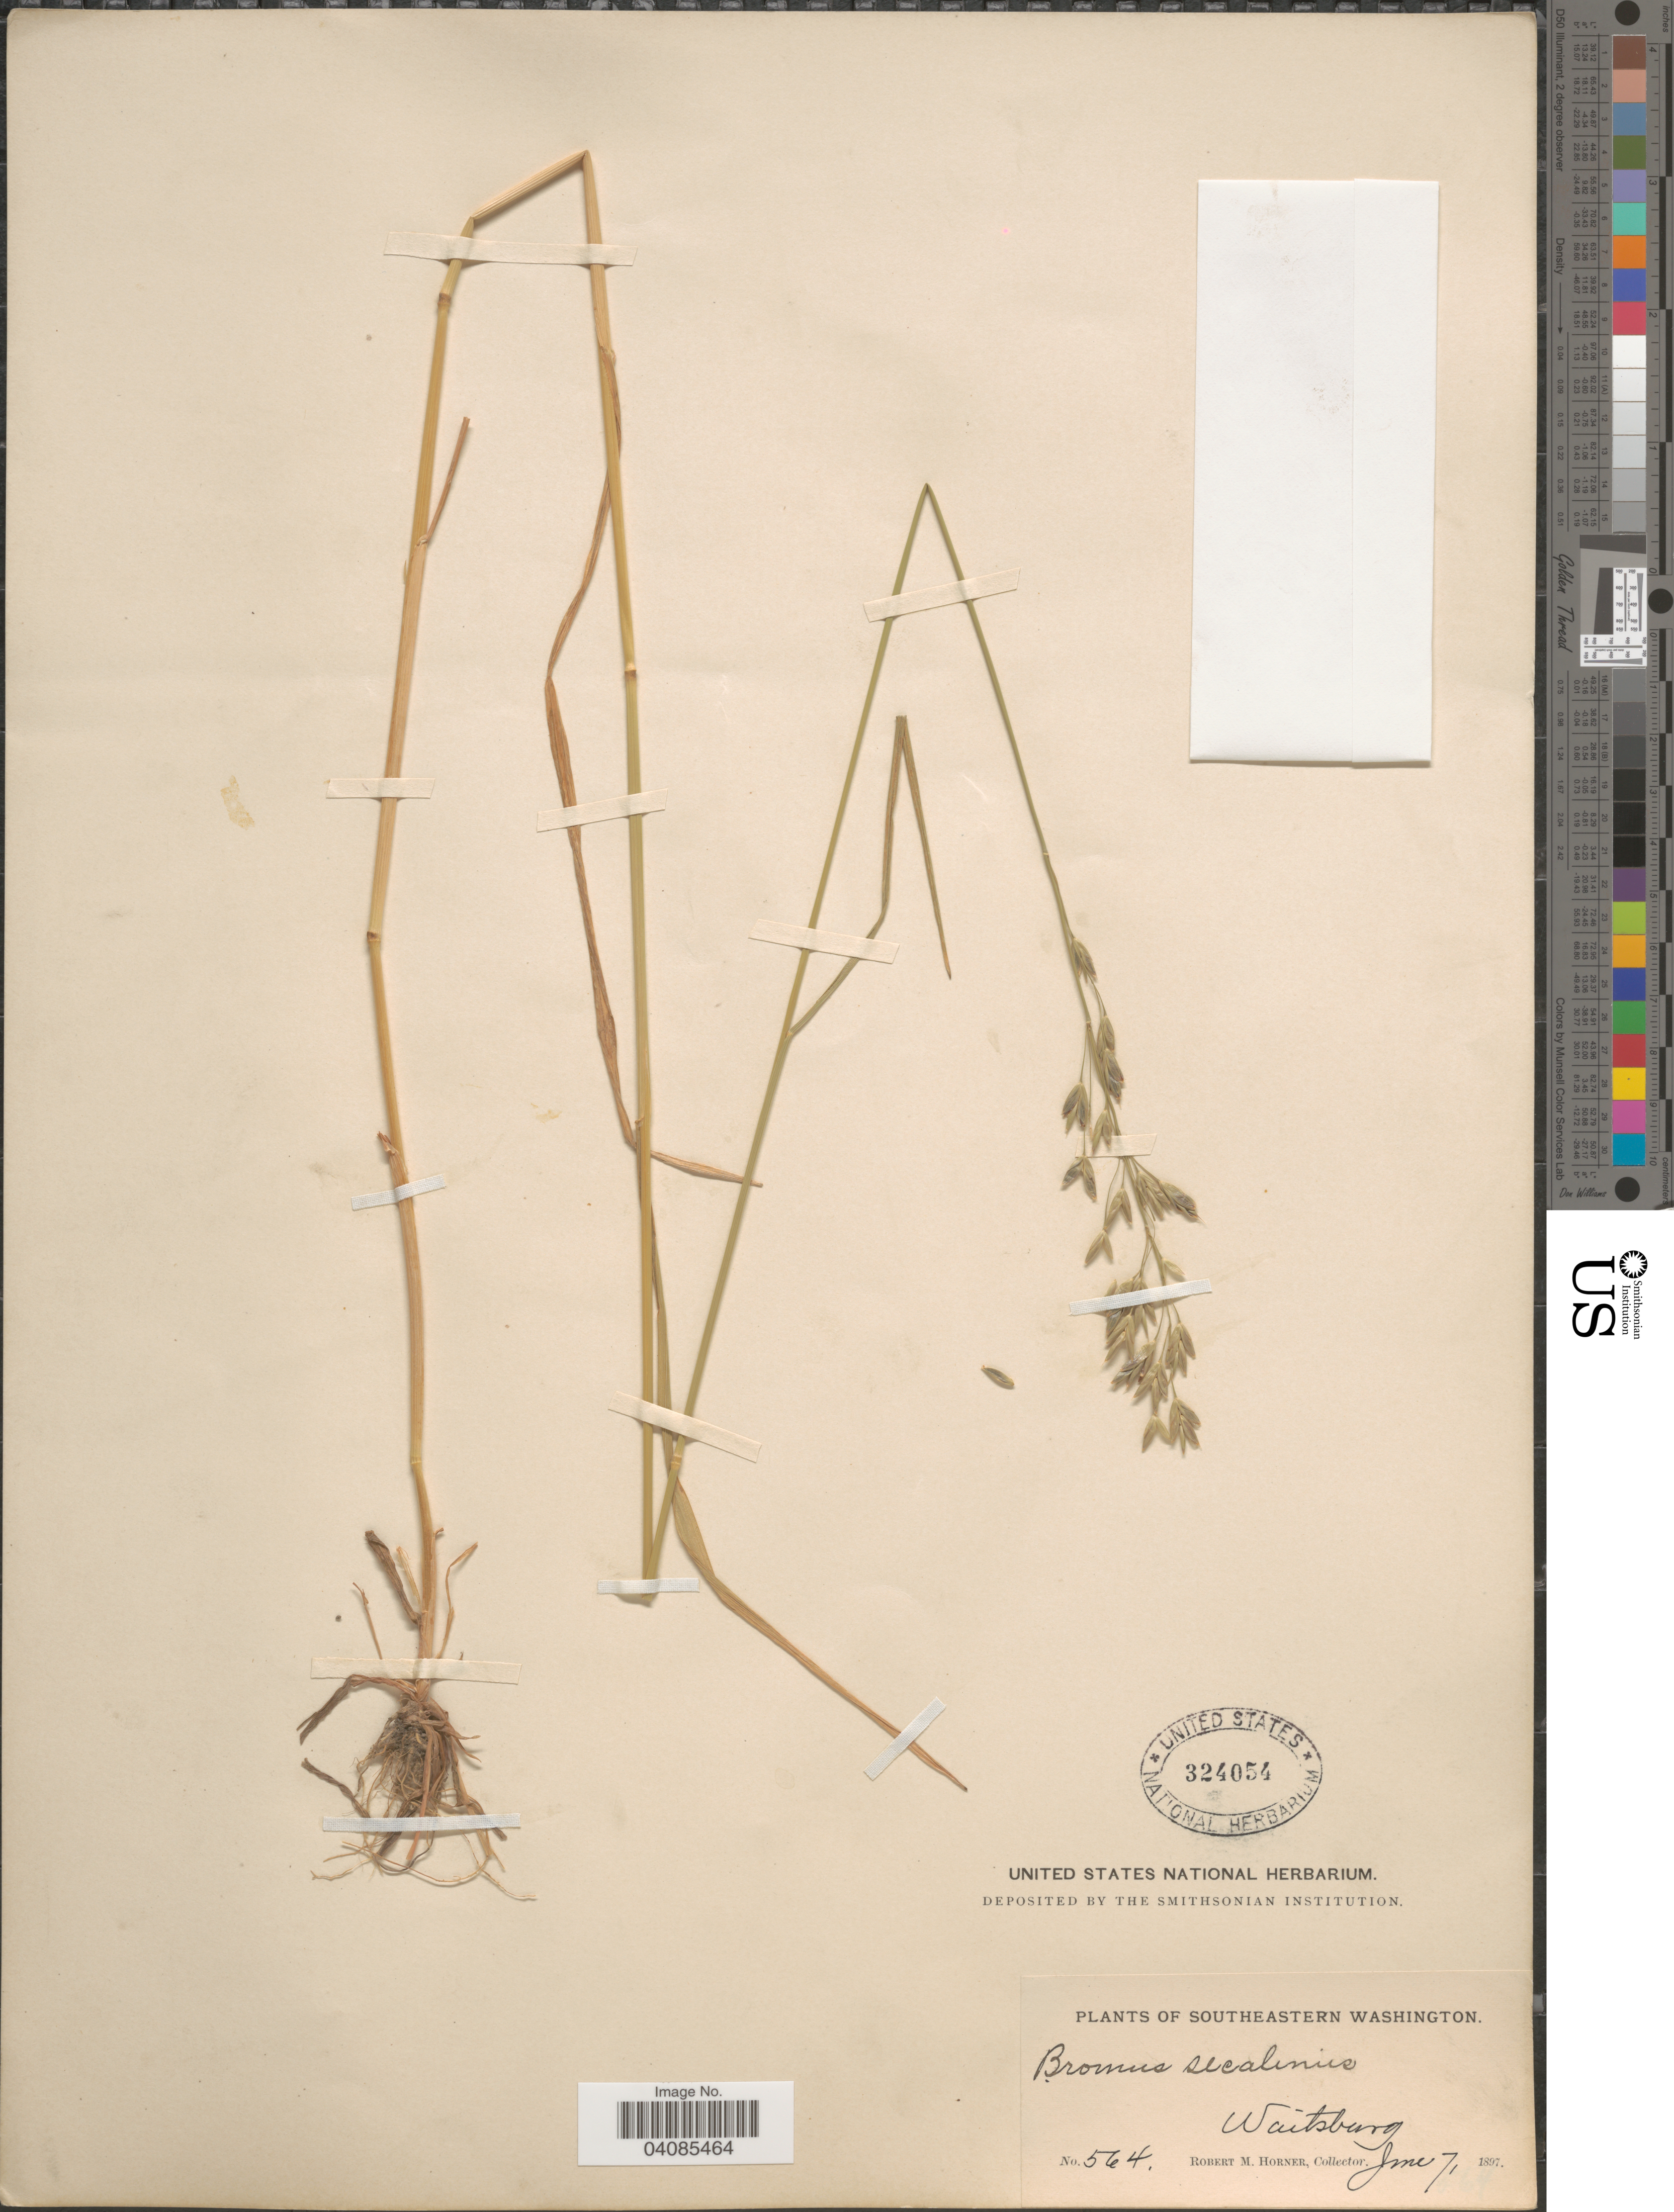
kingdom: Plantae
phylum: Tracheophyta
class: Liliopsida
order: Poales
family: Poaceae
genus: Bromus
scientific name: Bromus secalinus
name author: L.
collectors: R. Horner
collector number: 564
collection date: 1897-06-07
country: United States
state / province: Washington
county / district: Walla Walla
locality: Southeastern Washington. Waitsburg.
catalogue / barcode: US 324054